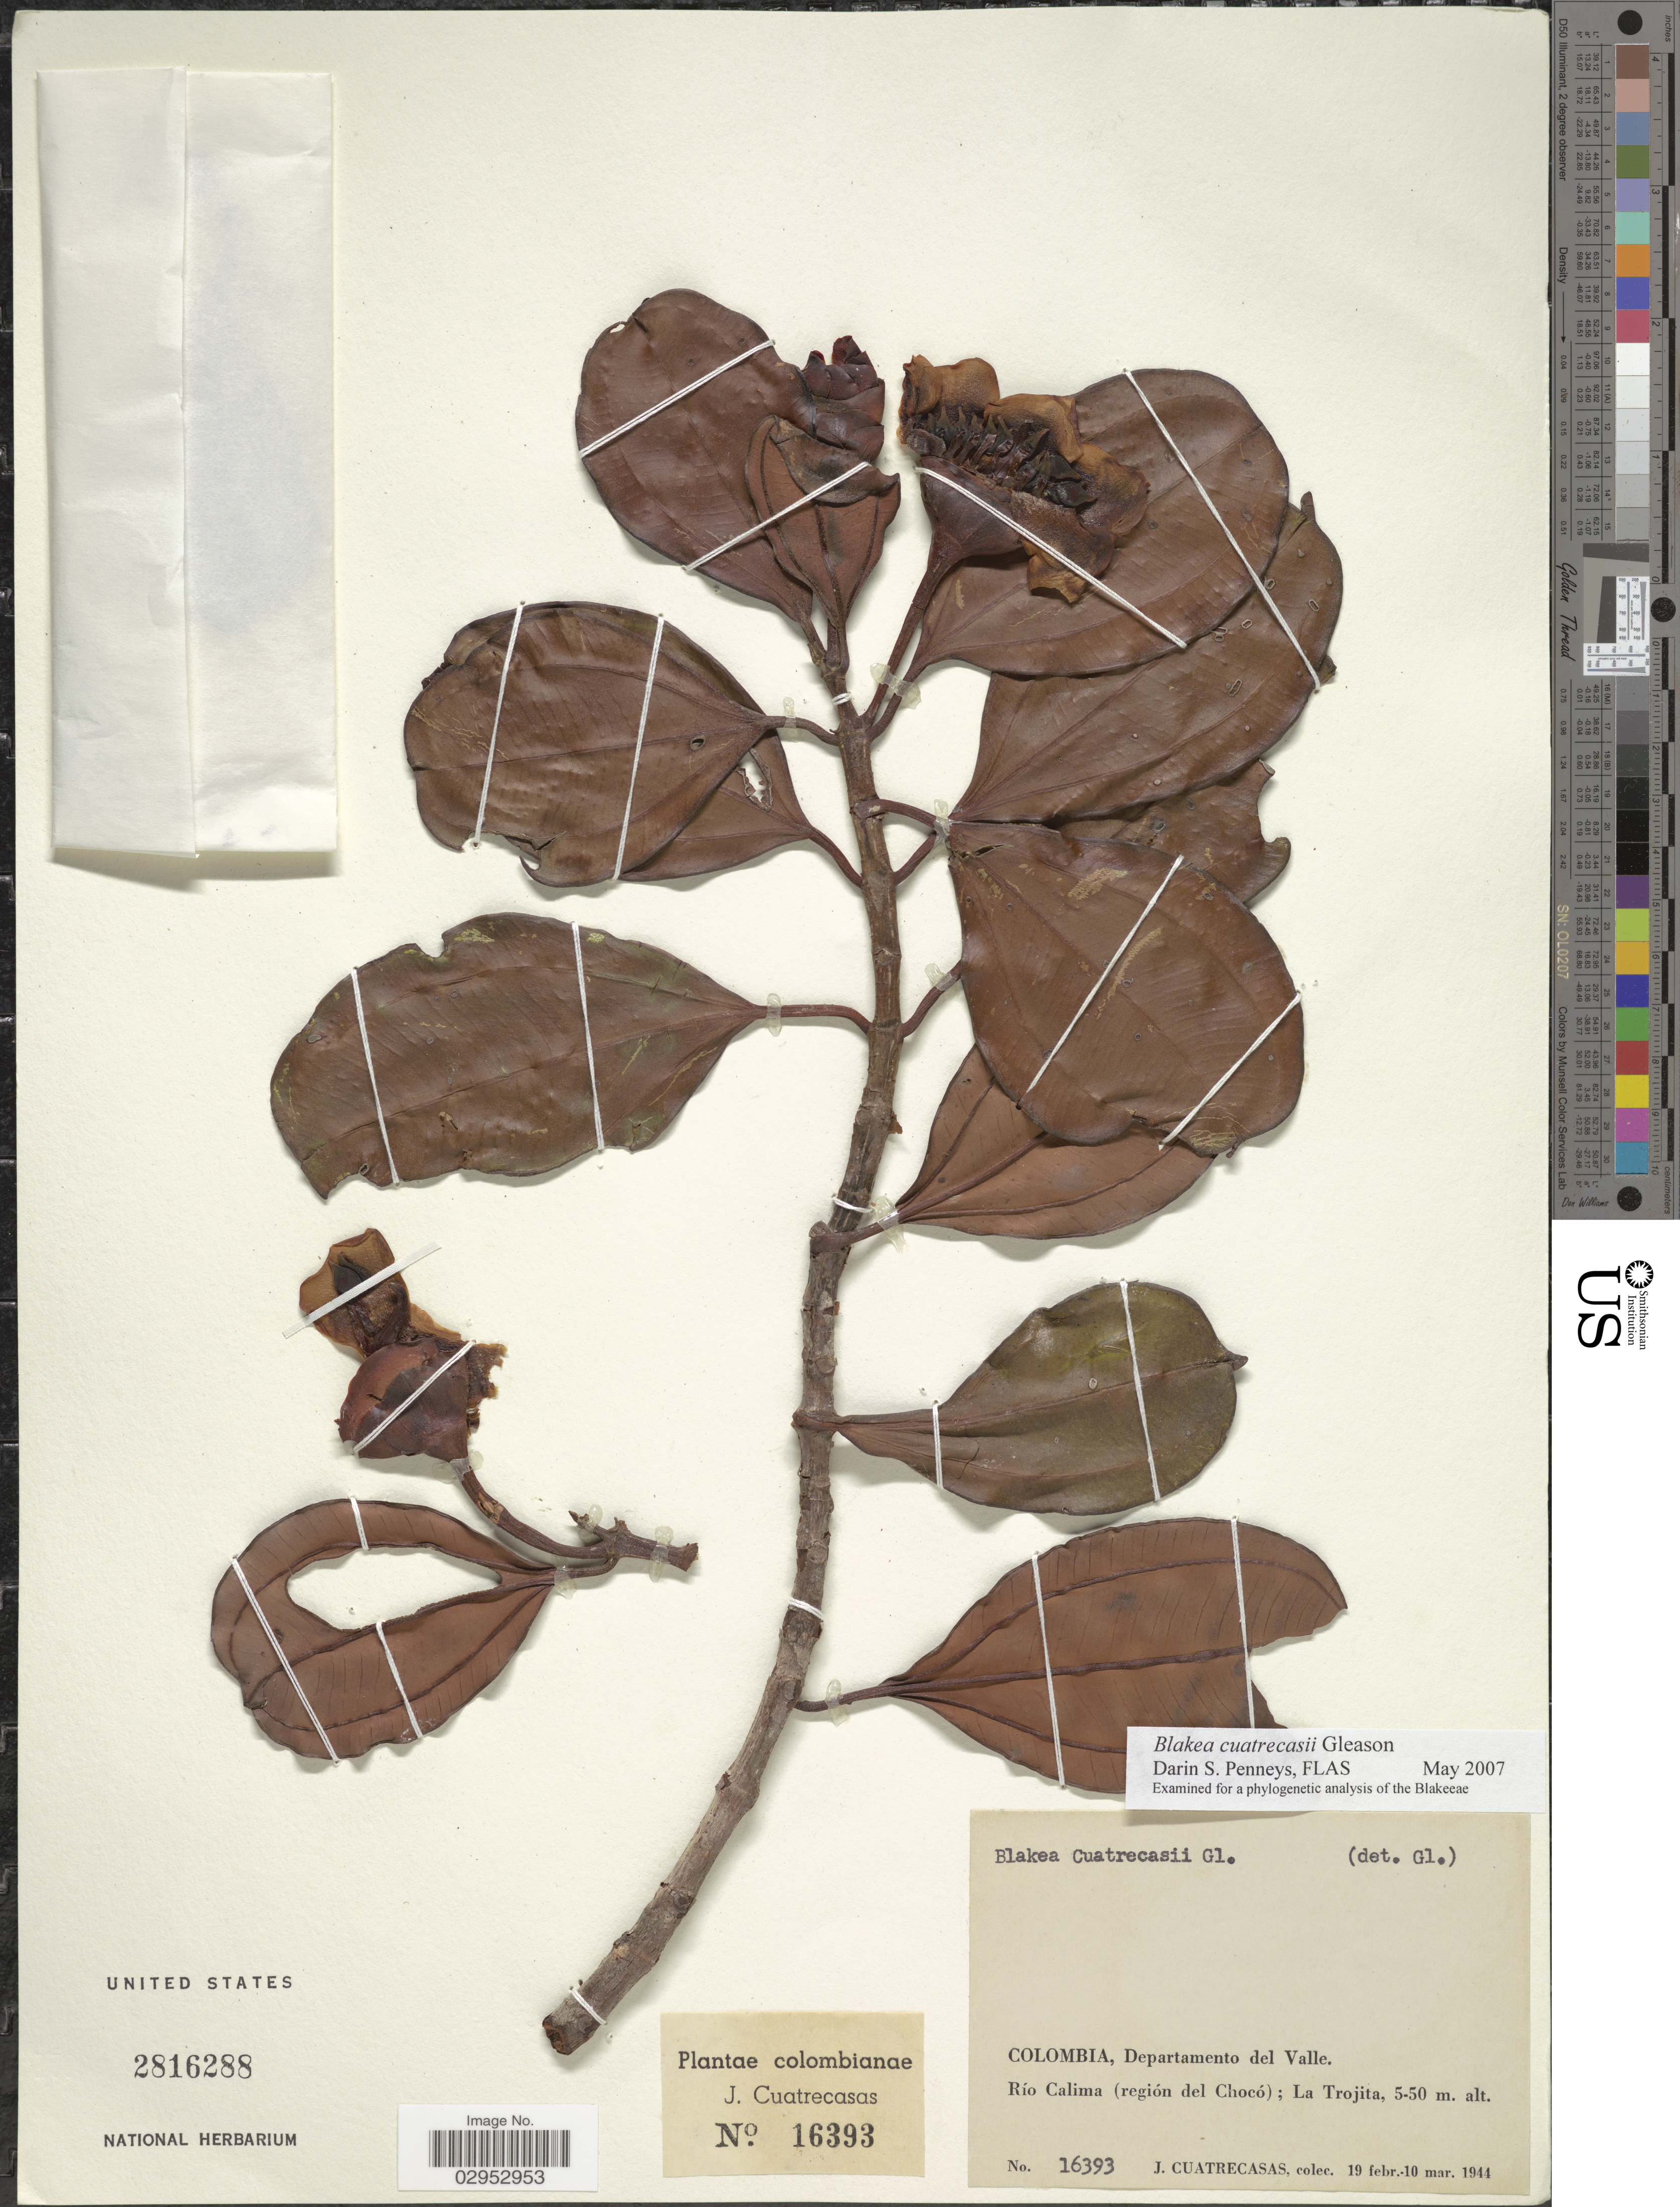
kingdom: Plantae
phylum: Tracheophyta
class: Magnoliopsida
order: Myrtales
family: Melastomataceae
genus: Blakea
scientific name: Blakea cuatrecasii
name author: Gleason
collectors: J. Cuatrecasas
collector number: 16393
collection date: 1944-02-19/1944-03-10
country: Colombia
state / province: Valle del Cauca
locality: Departamento del Valle. Río Calima (región del Chocó); La Trojita.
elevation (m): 5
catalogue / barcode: US 2816288